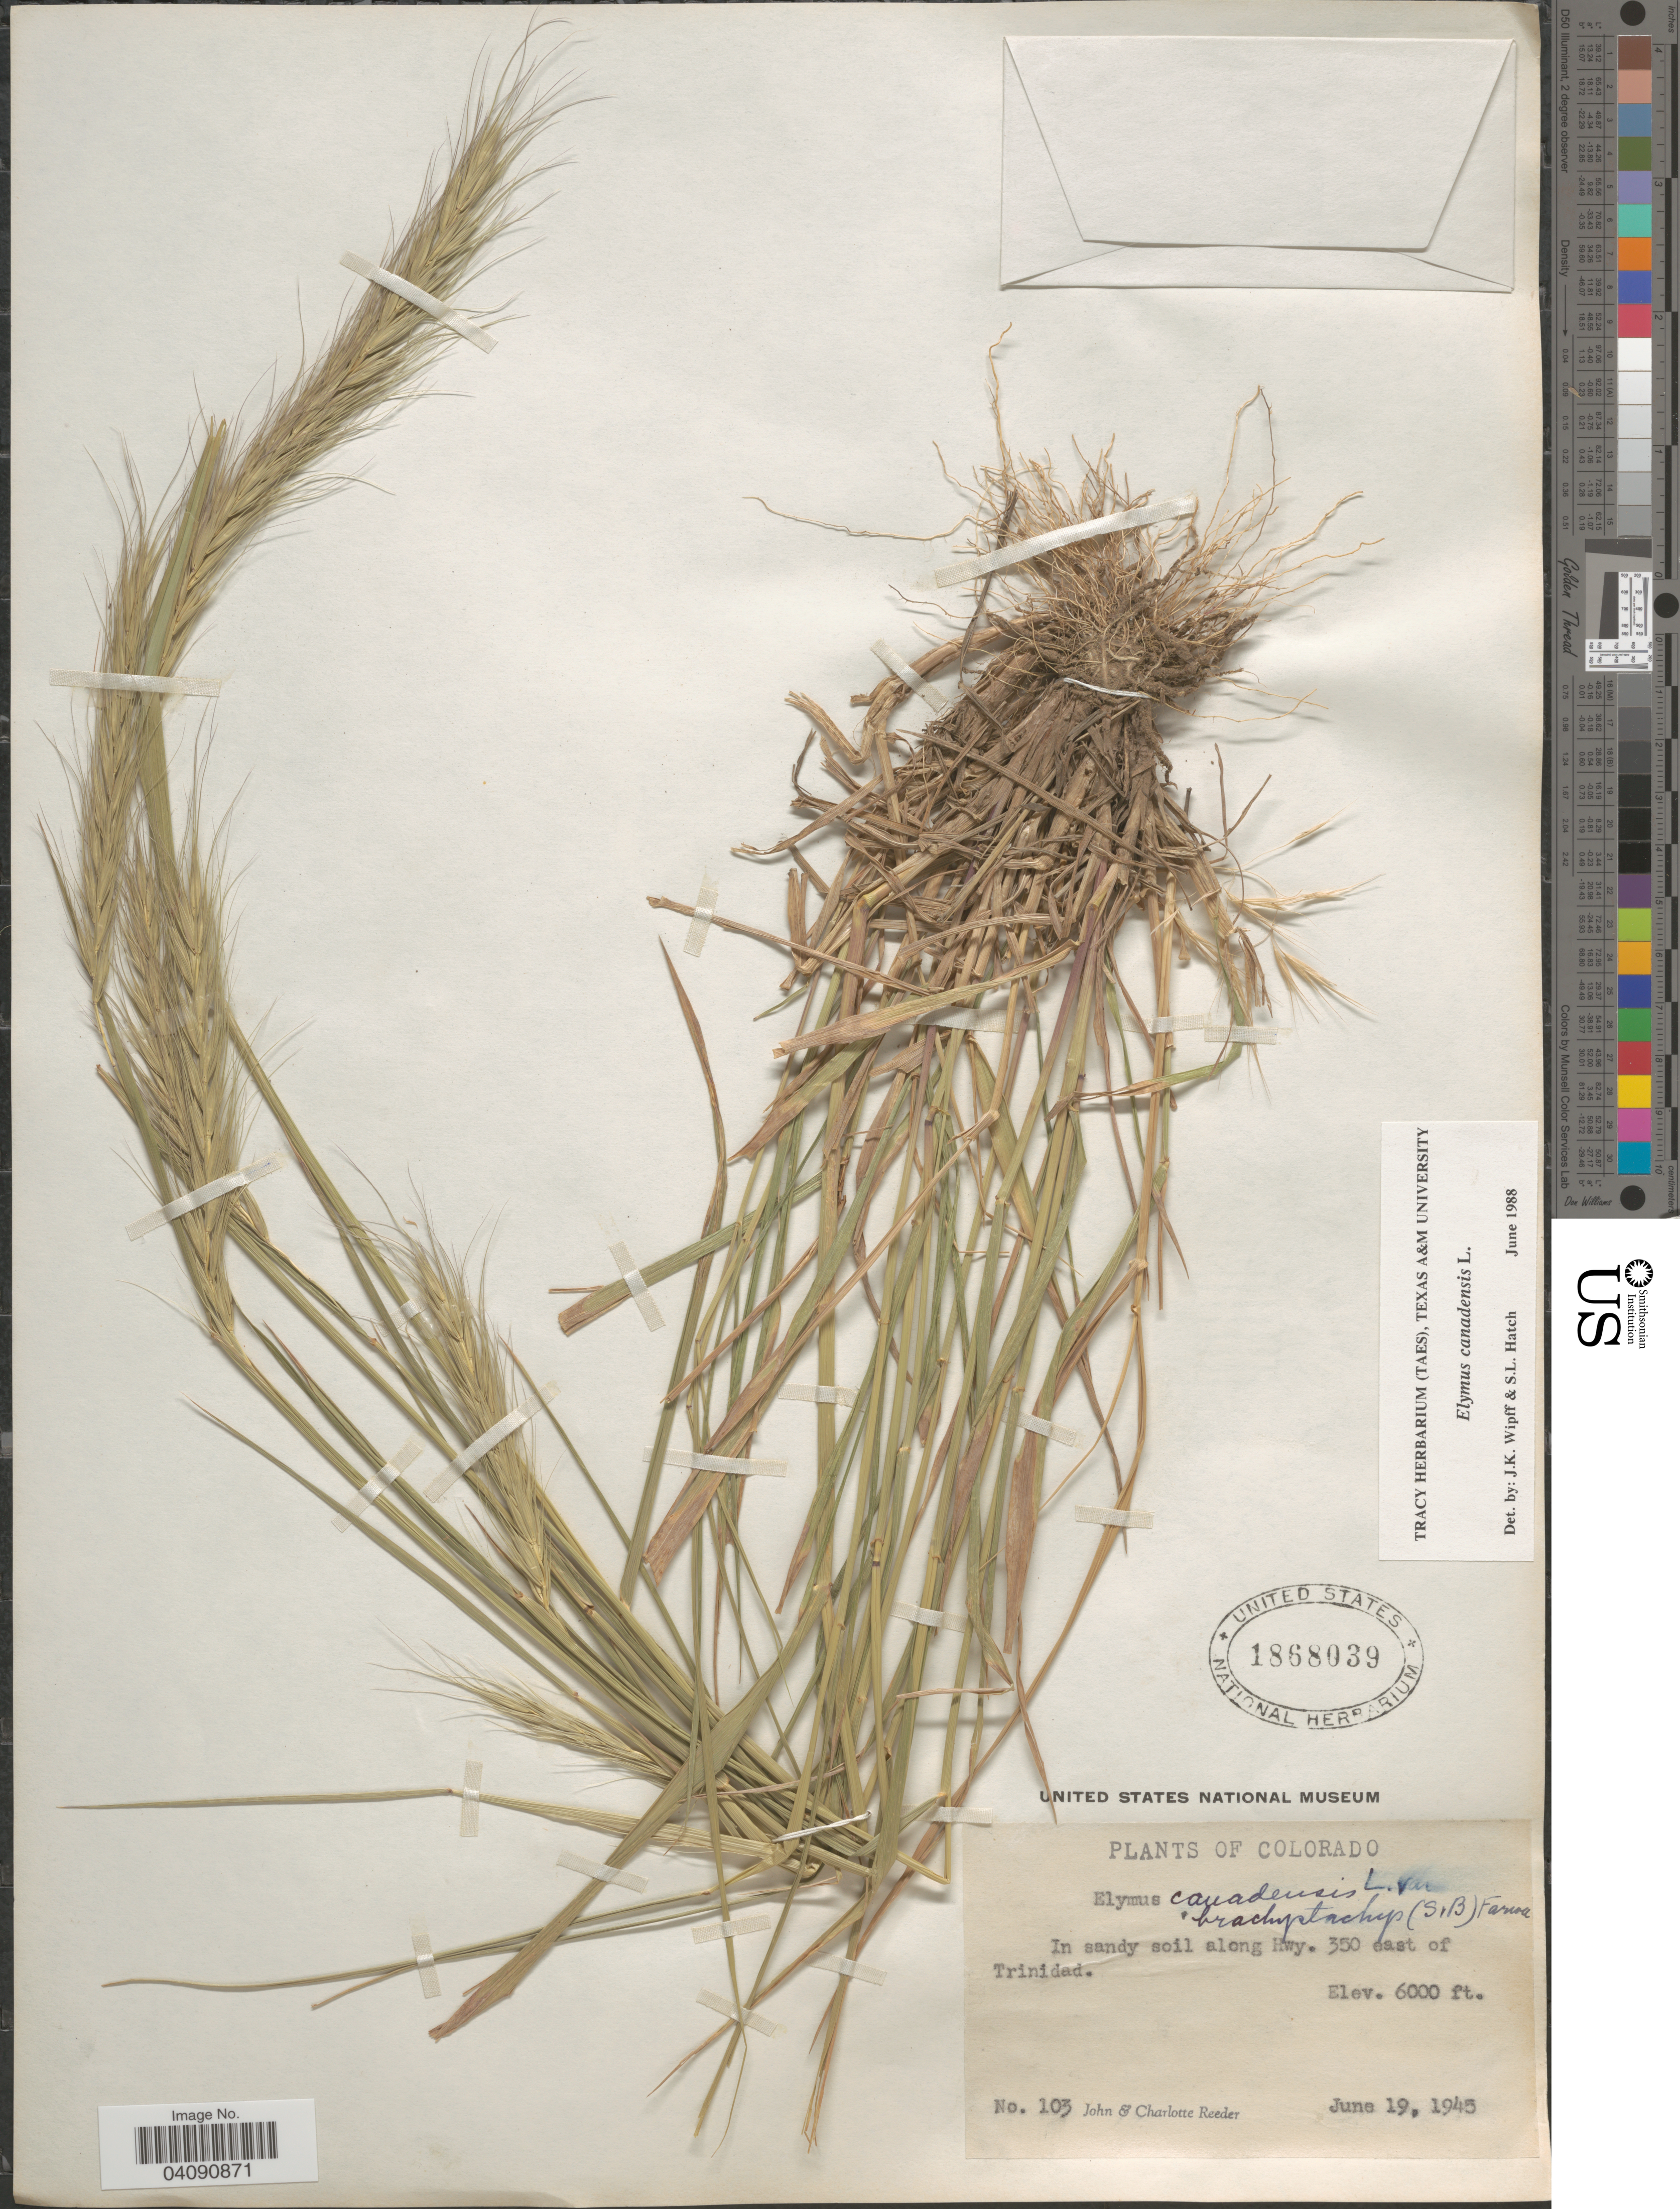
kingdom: Plantae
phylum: Tracheophyta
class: Liliopsida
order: Poales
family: Poaceae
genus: Elymus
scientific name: Elymus canadensis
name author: L.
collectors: J. R. Reeder & C. G. Reeder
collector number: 103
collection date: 1945-06-19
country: United States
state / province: Colorado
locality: In sandy soil along Hwy. 350 east of Trinidad.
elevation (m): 1829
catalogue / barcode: US 1868039